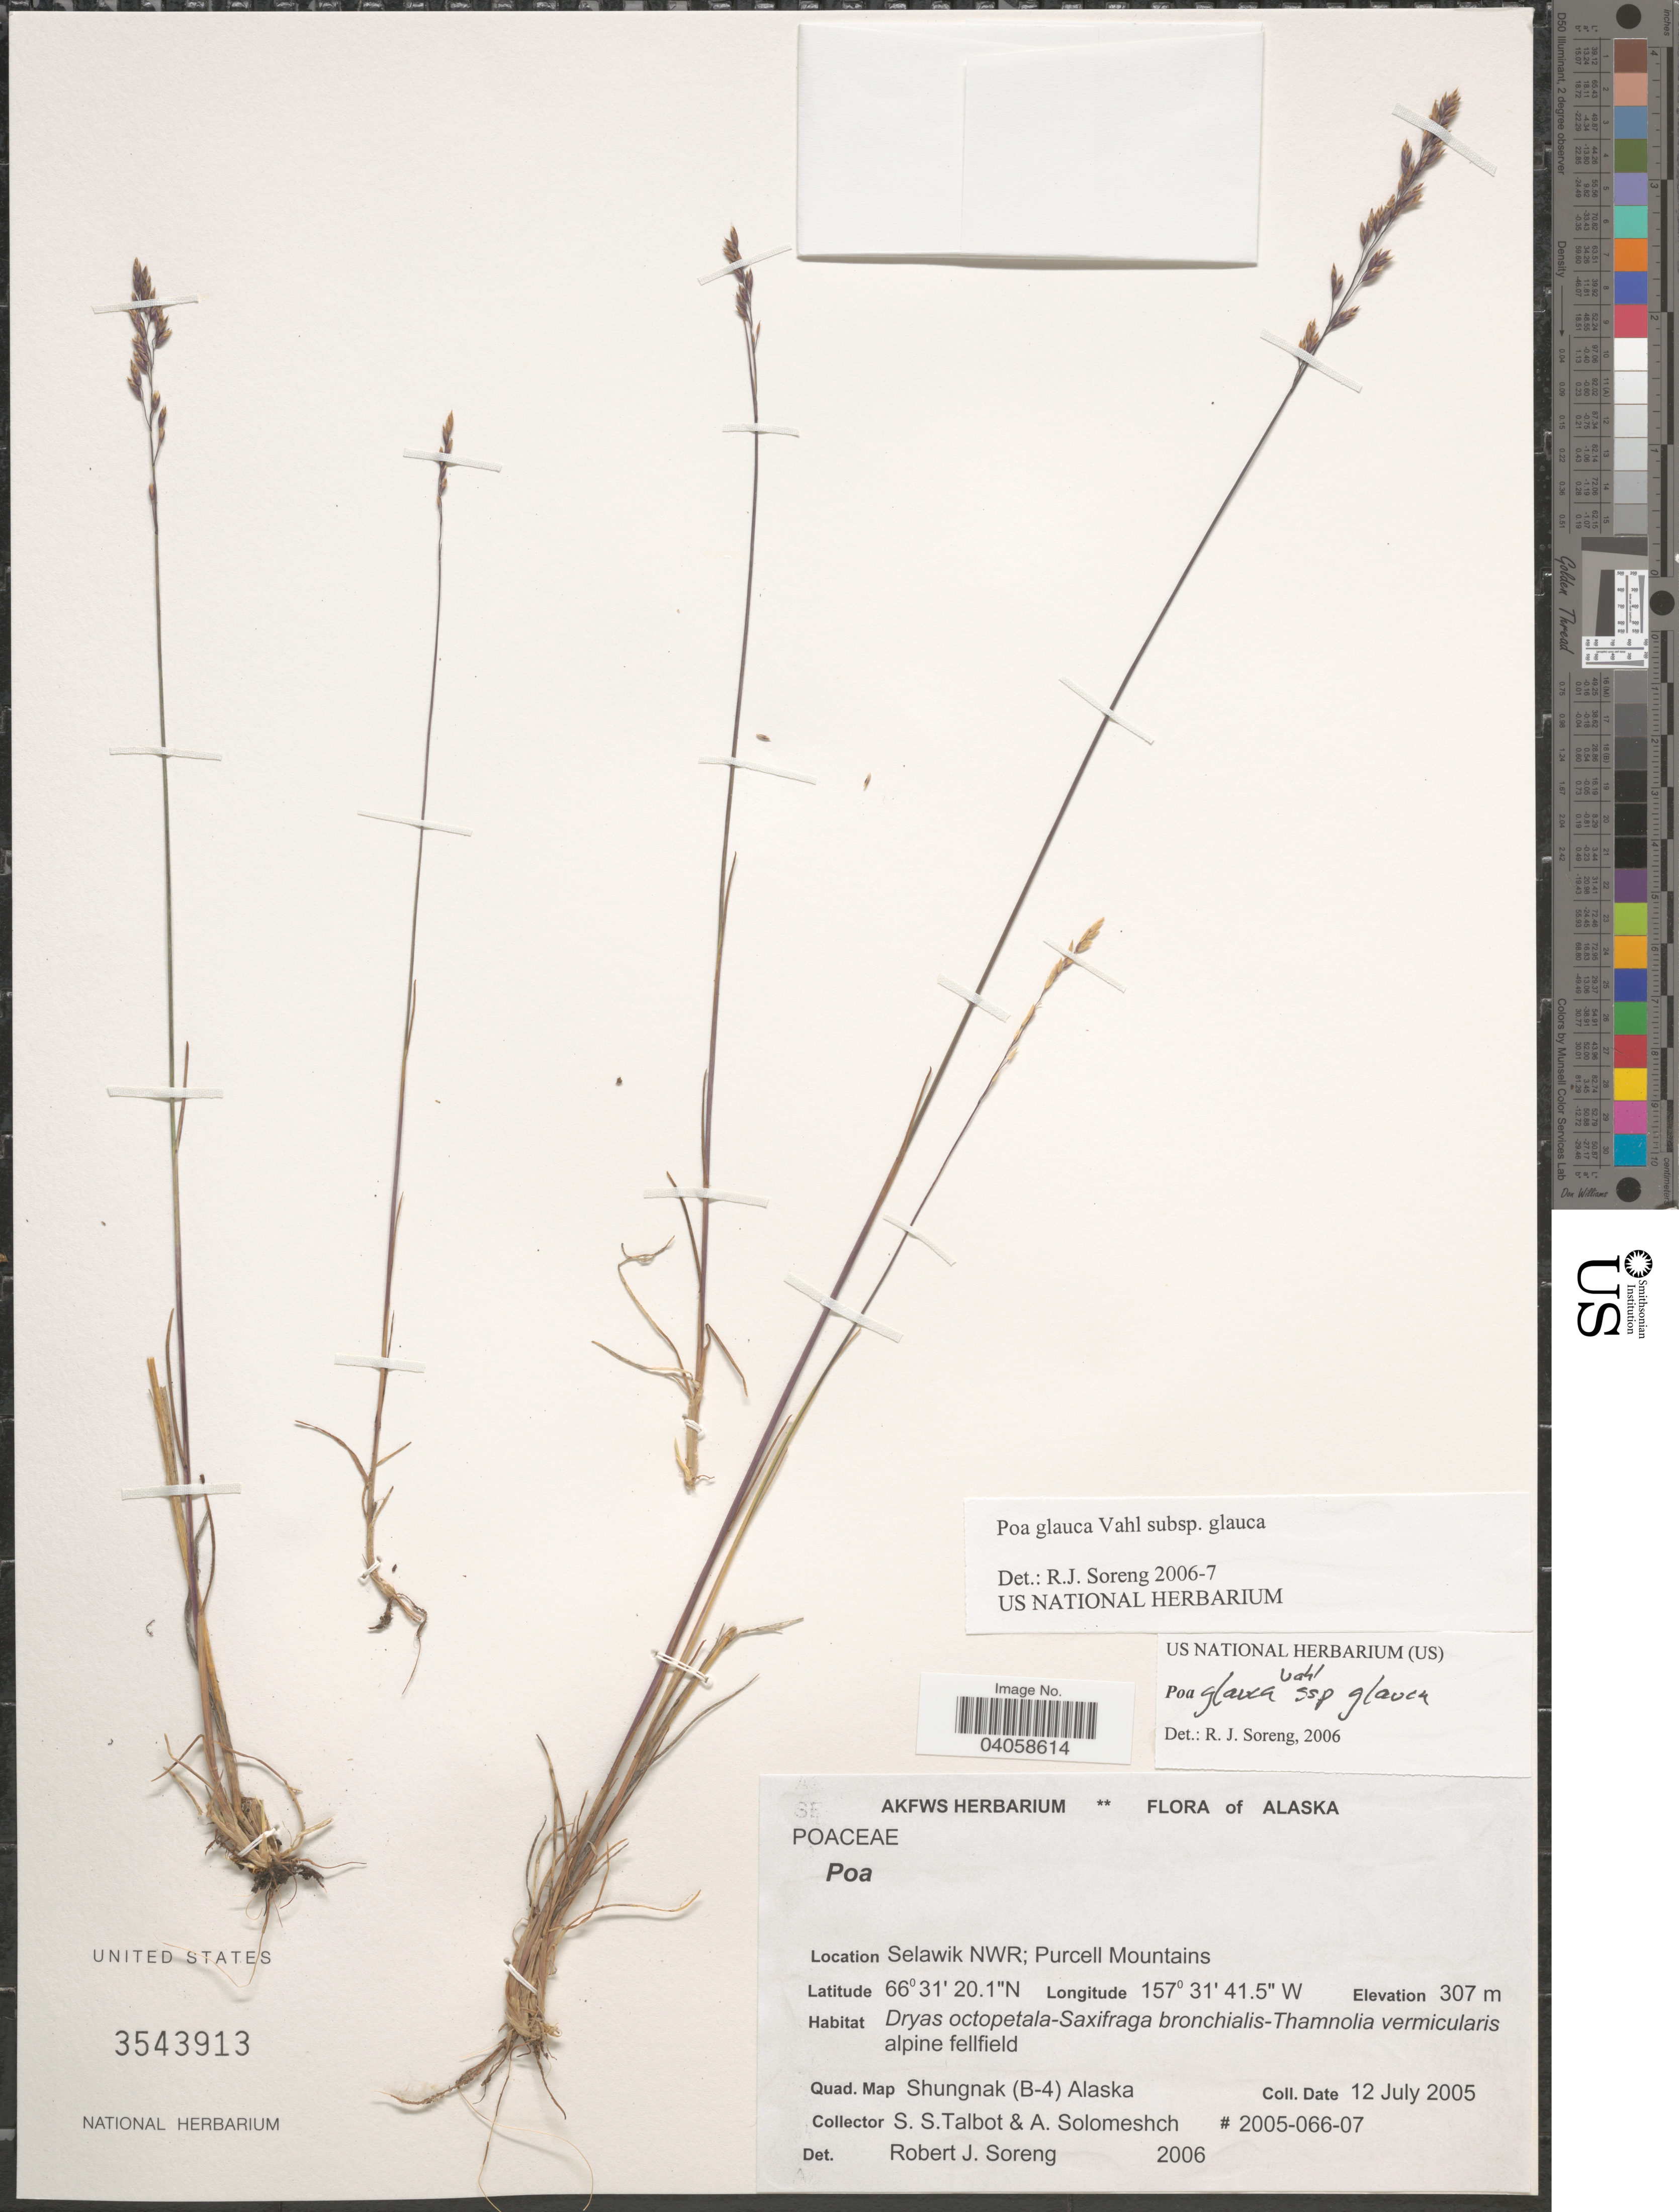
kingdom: Plantae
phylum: Tracheophyta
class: Liliopsida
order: Poales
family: Poaceae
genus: Poa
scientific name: Poa glauca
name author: Vahl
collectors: S. S. Talbot & A. Solomeshch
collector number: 2005-066-07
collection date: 2005-07-12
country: United States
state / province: Alaska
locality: Selawik NWR; Purcell Mountains. Quad. Map Shungnak (B-4).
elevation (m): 307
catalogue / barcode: US 3543913